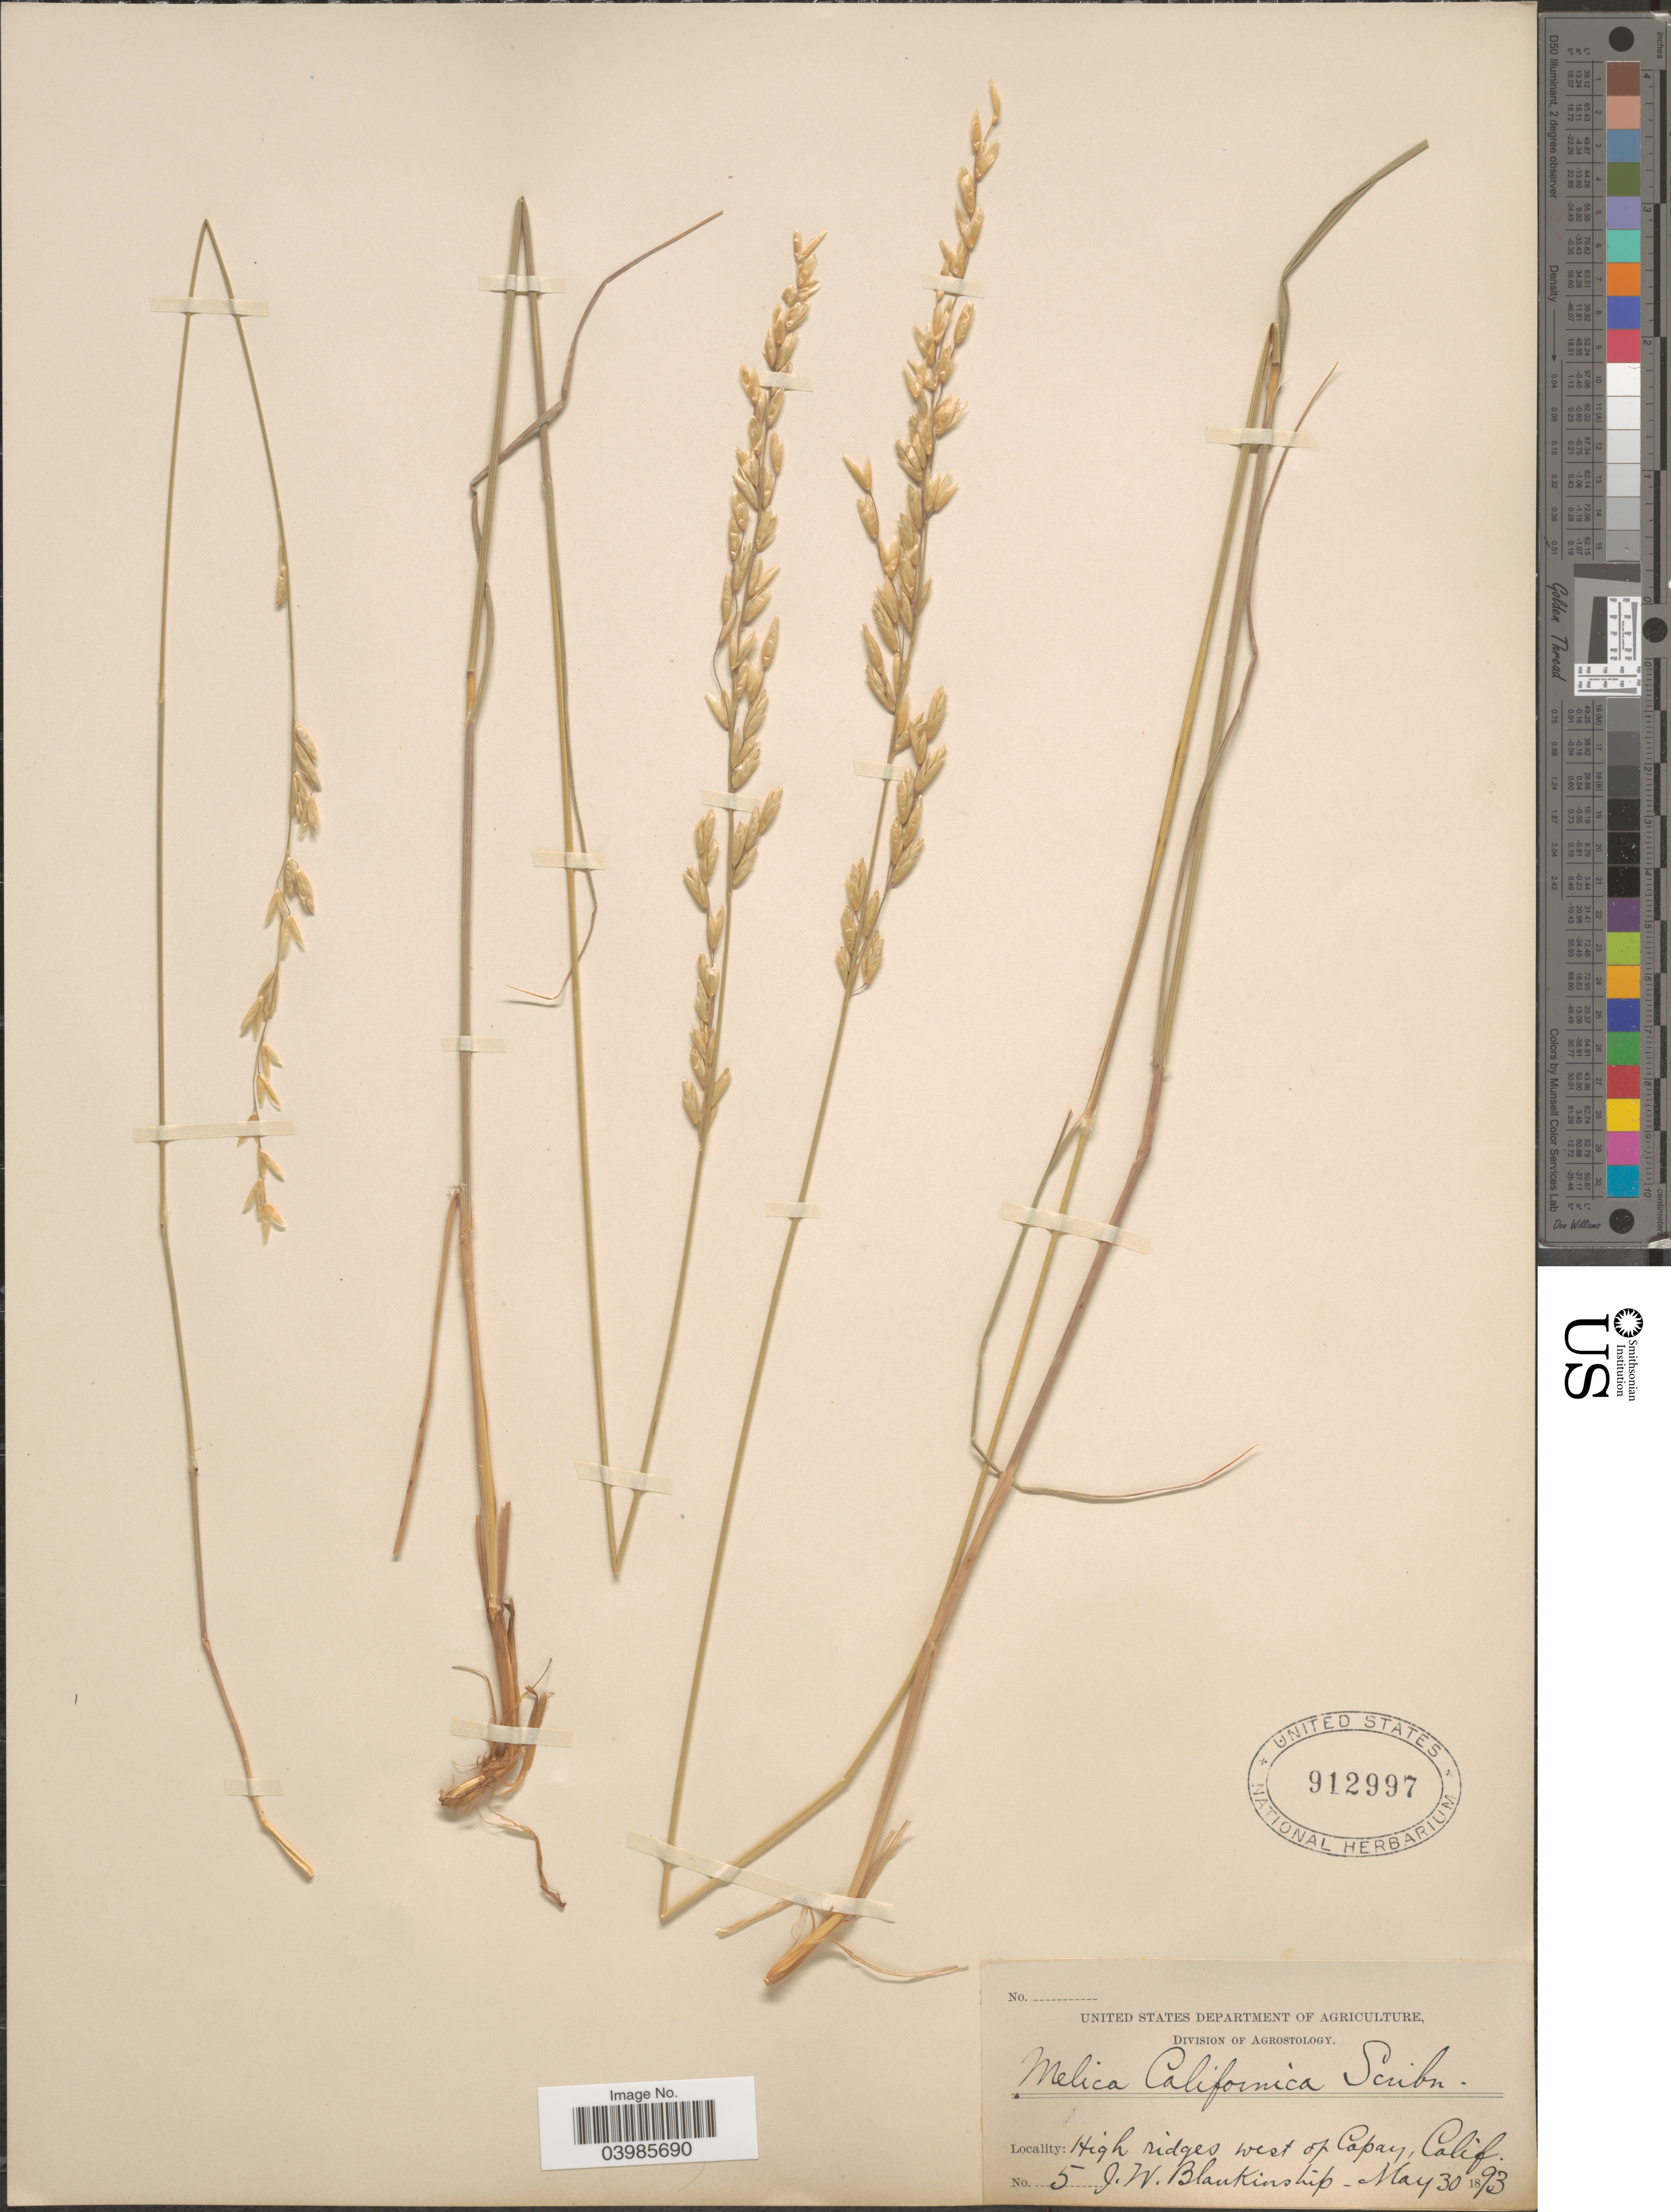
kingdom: Plantae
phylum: Tracheophyta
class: Liliopsida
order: Poales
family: Poaceae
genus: Melica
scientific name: Melica californica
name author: Scribn.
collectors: J. W. Blankinship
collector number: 5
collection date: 1893-05-30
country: United States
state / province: California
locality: High ridges west of Capay.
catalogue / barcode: US 912997